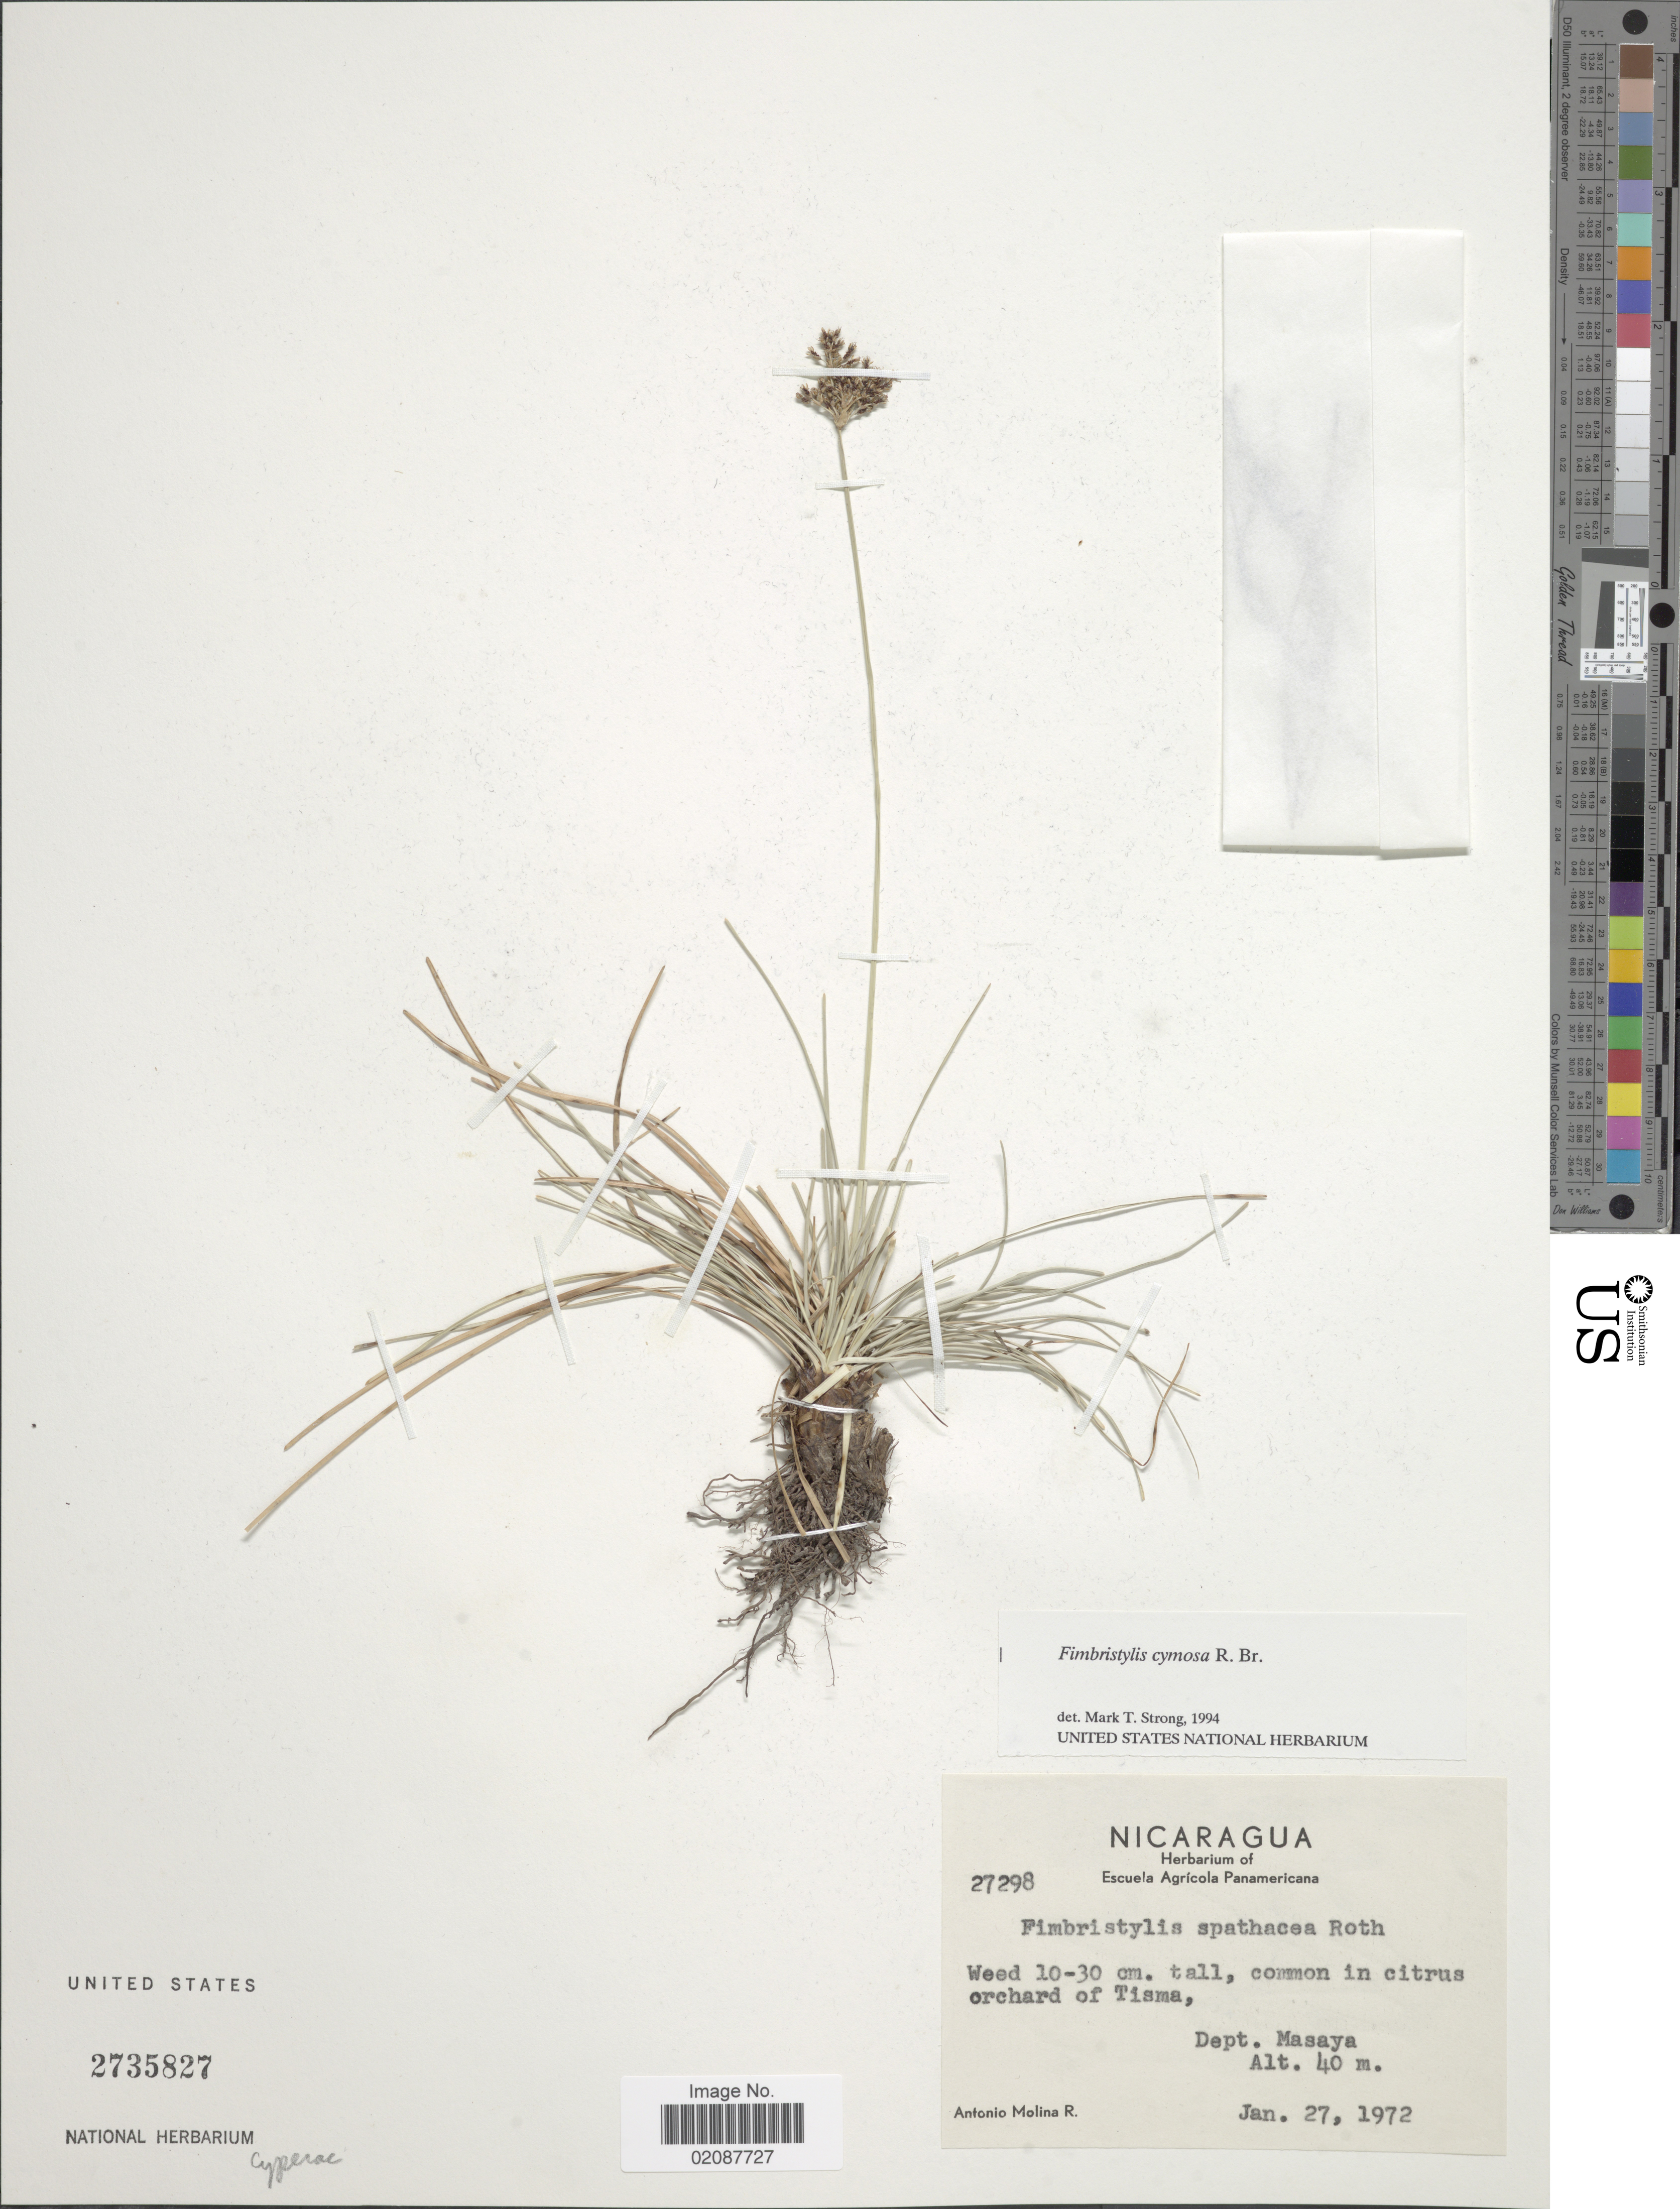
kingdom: Plantae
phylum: Tracheophyta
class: Liliopsida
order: Poales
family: Cyperaceae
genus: Fimbristylis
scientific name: Fimbristylis cymosa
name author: R. Br.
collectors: A. Molina R.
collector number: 27298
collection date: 1972-01-27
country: Nicaragua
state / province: Masaya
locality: Common in citrus orchard of Tisma.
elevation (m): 40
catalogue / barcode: US 2735827